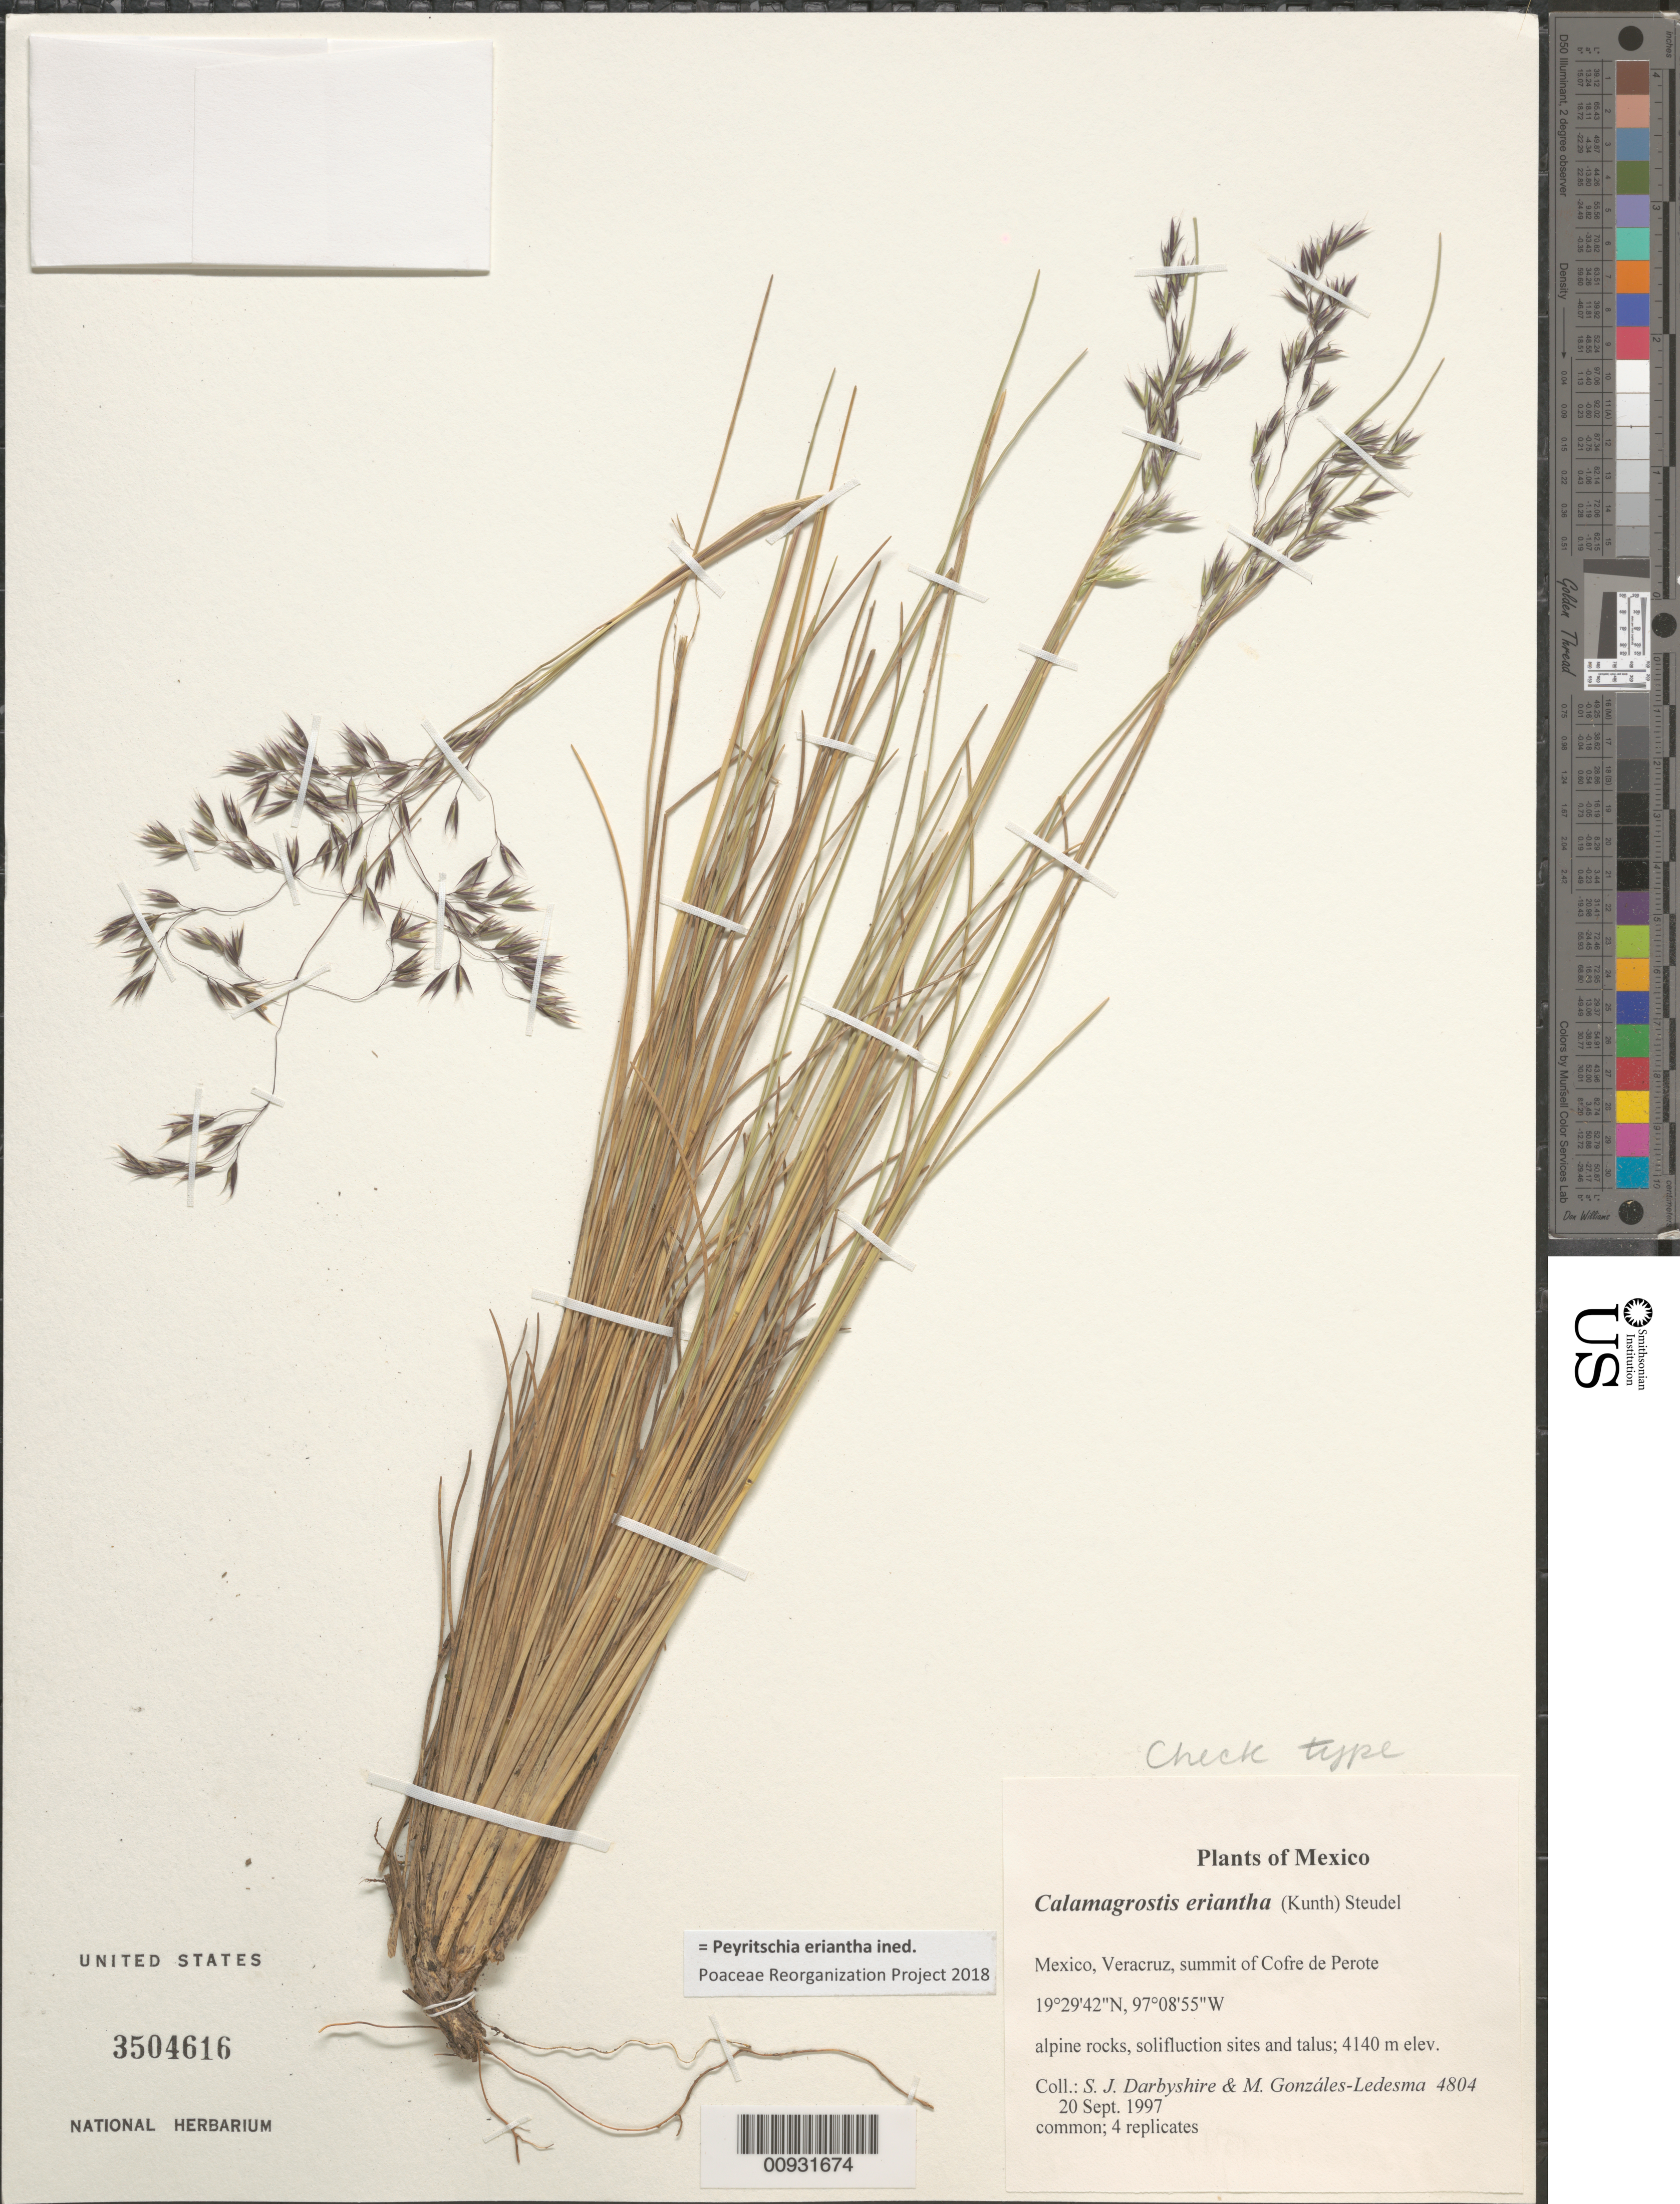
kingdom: Plantae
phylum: Tracheophyta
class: Liliopsida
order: Poales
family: Poaceae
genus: Peyritschia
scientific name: Peyritschia eriantha ined.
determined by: Poaceae Reorganization Project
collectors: S. Darbyshire & M. González-Ledesma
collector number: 4804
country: Mexico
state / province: Veracruz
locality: Summit of Cofre de Perote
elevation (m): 4140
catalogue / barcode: US 3504616